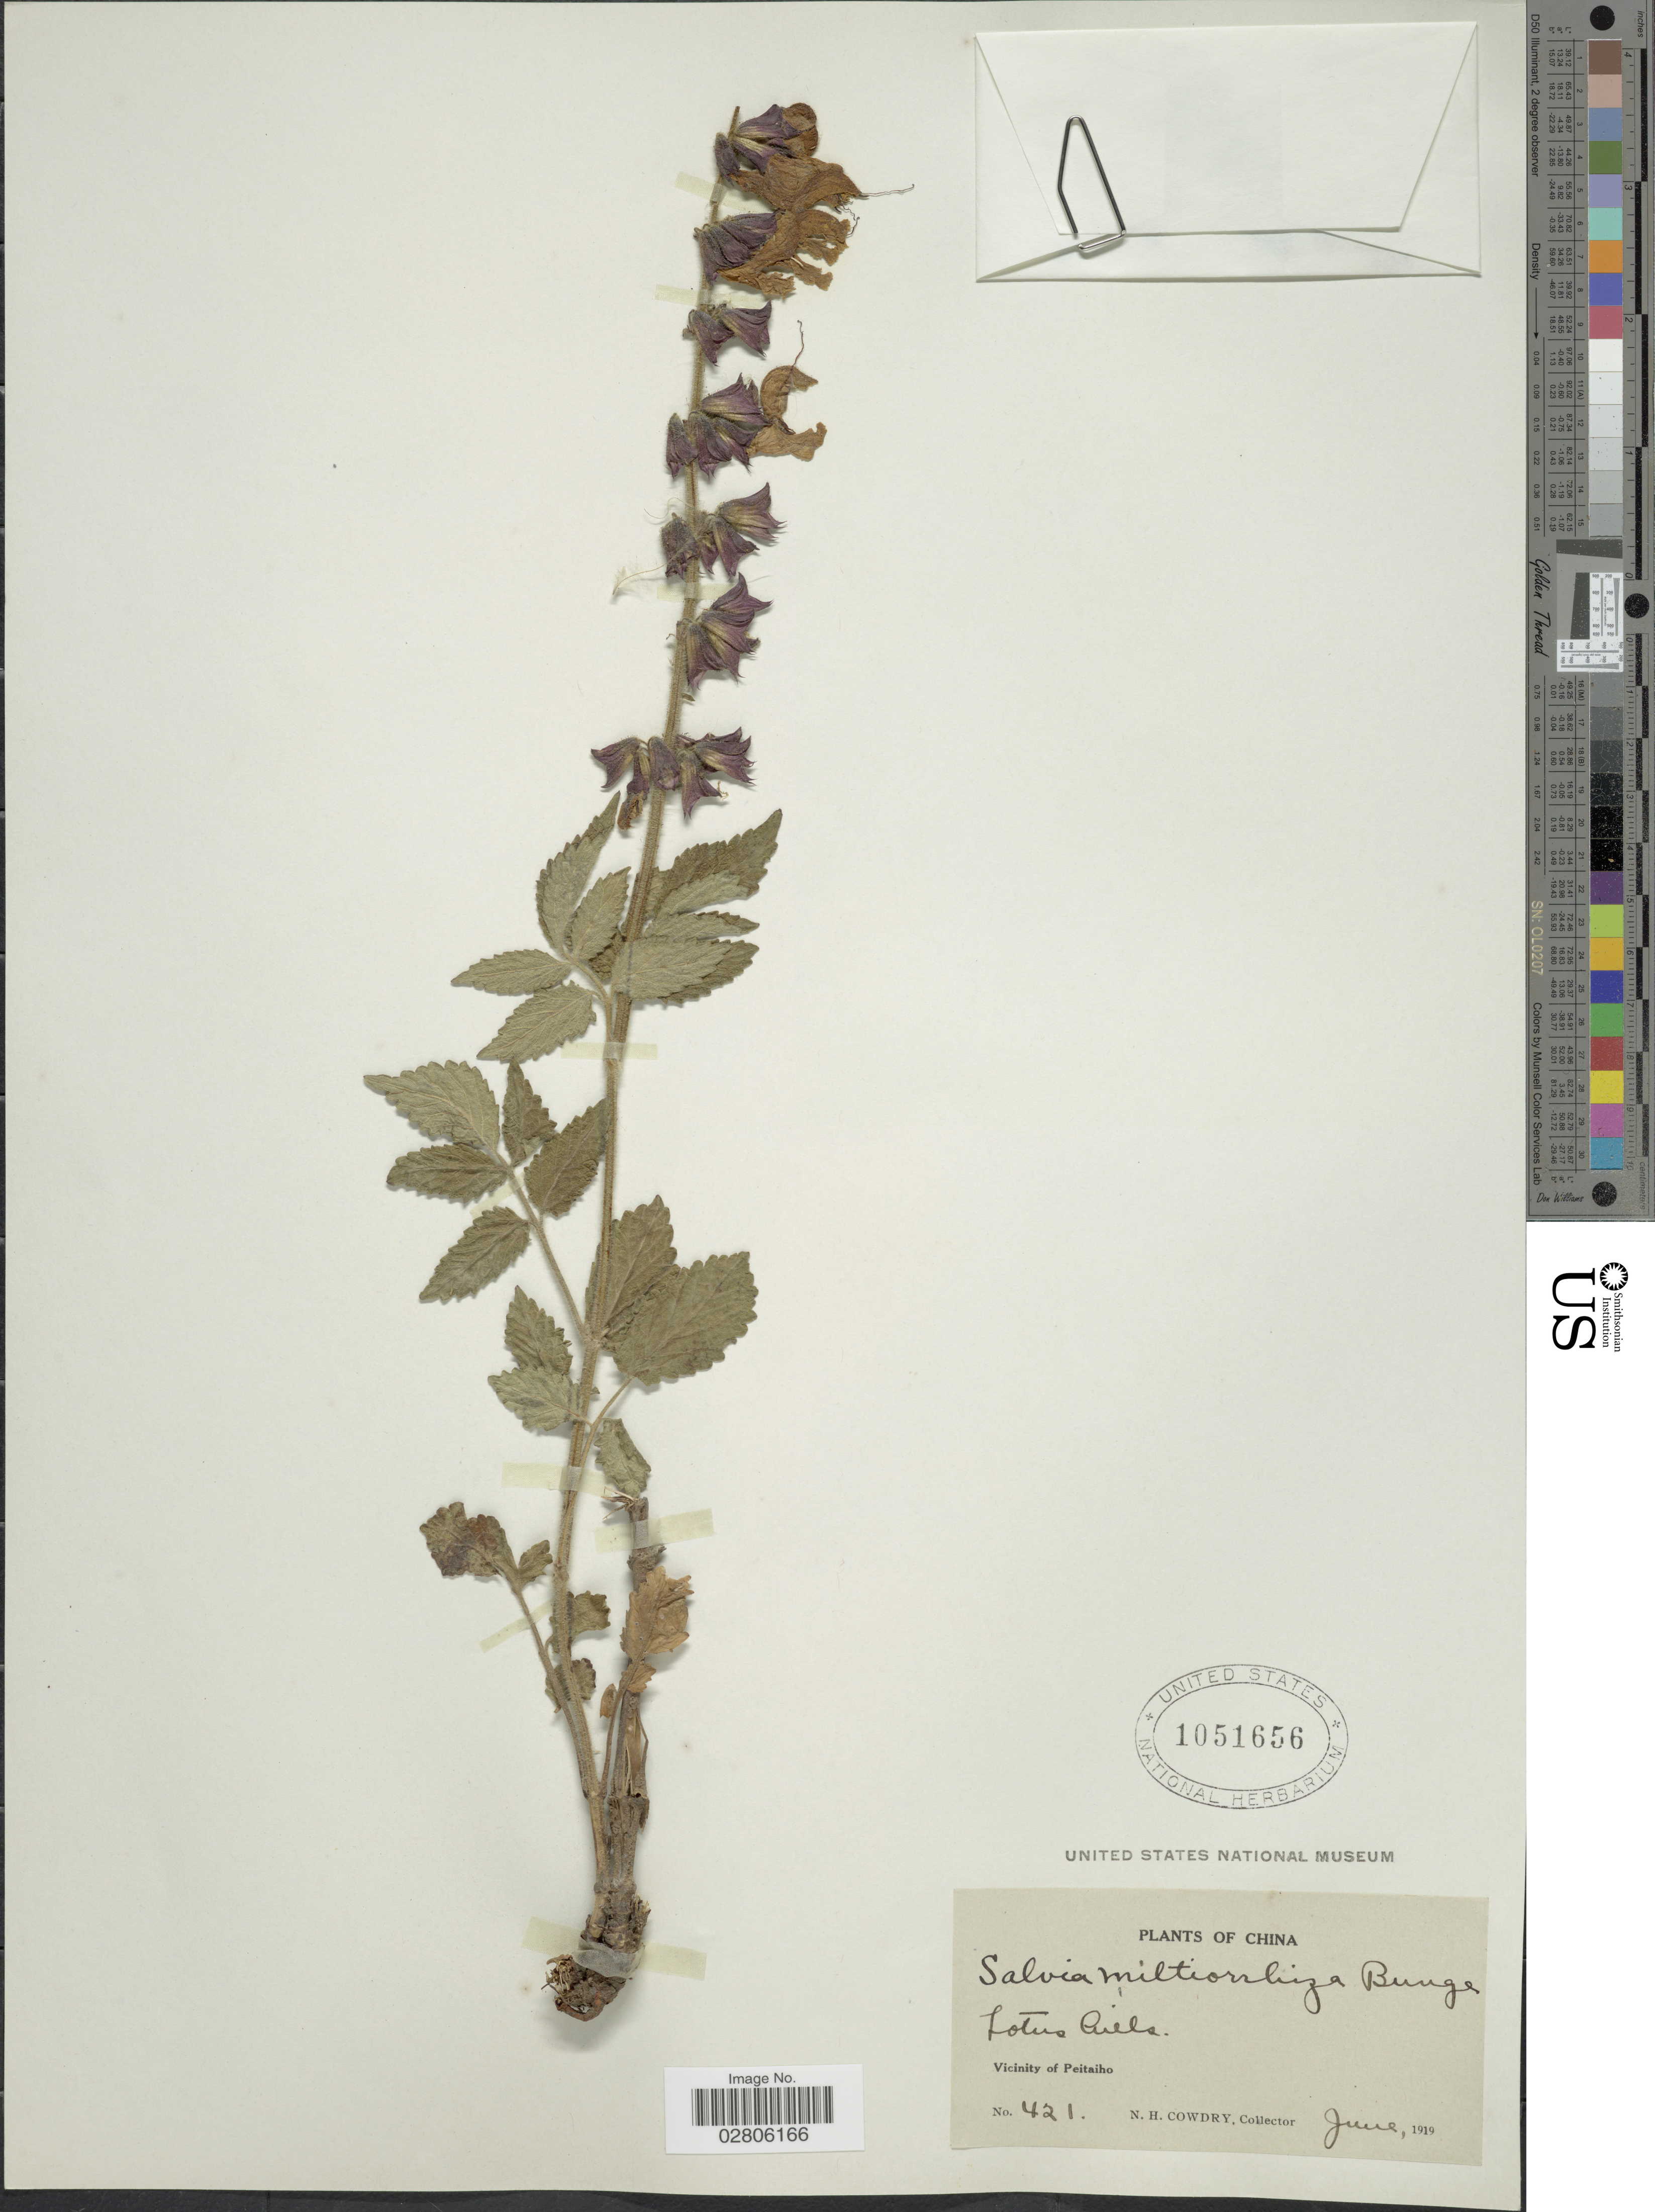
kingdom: Plantae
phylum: Tracheophyta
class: Magnoliopsida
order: Lamiales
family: Lamiaceae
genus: Salvia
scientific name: Salvia miltiorrhiza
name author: Bunge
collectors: N. H. Cowdry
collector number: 421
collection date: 1919-06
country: China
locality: Lotus hills, Vicinity of Peitaiho.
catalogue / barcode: US 1051656